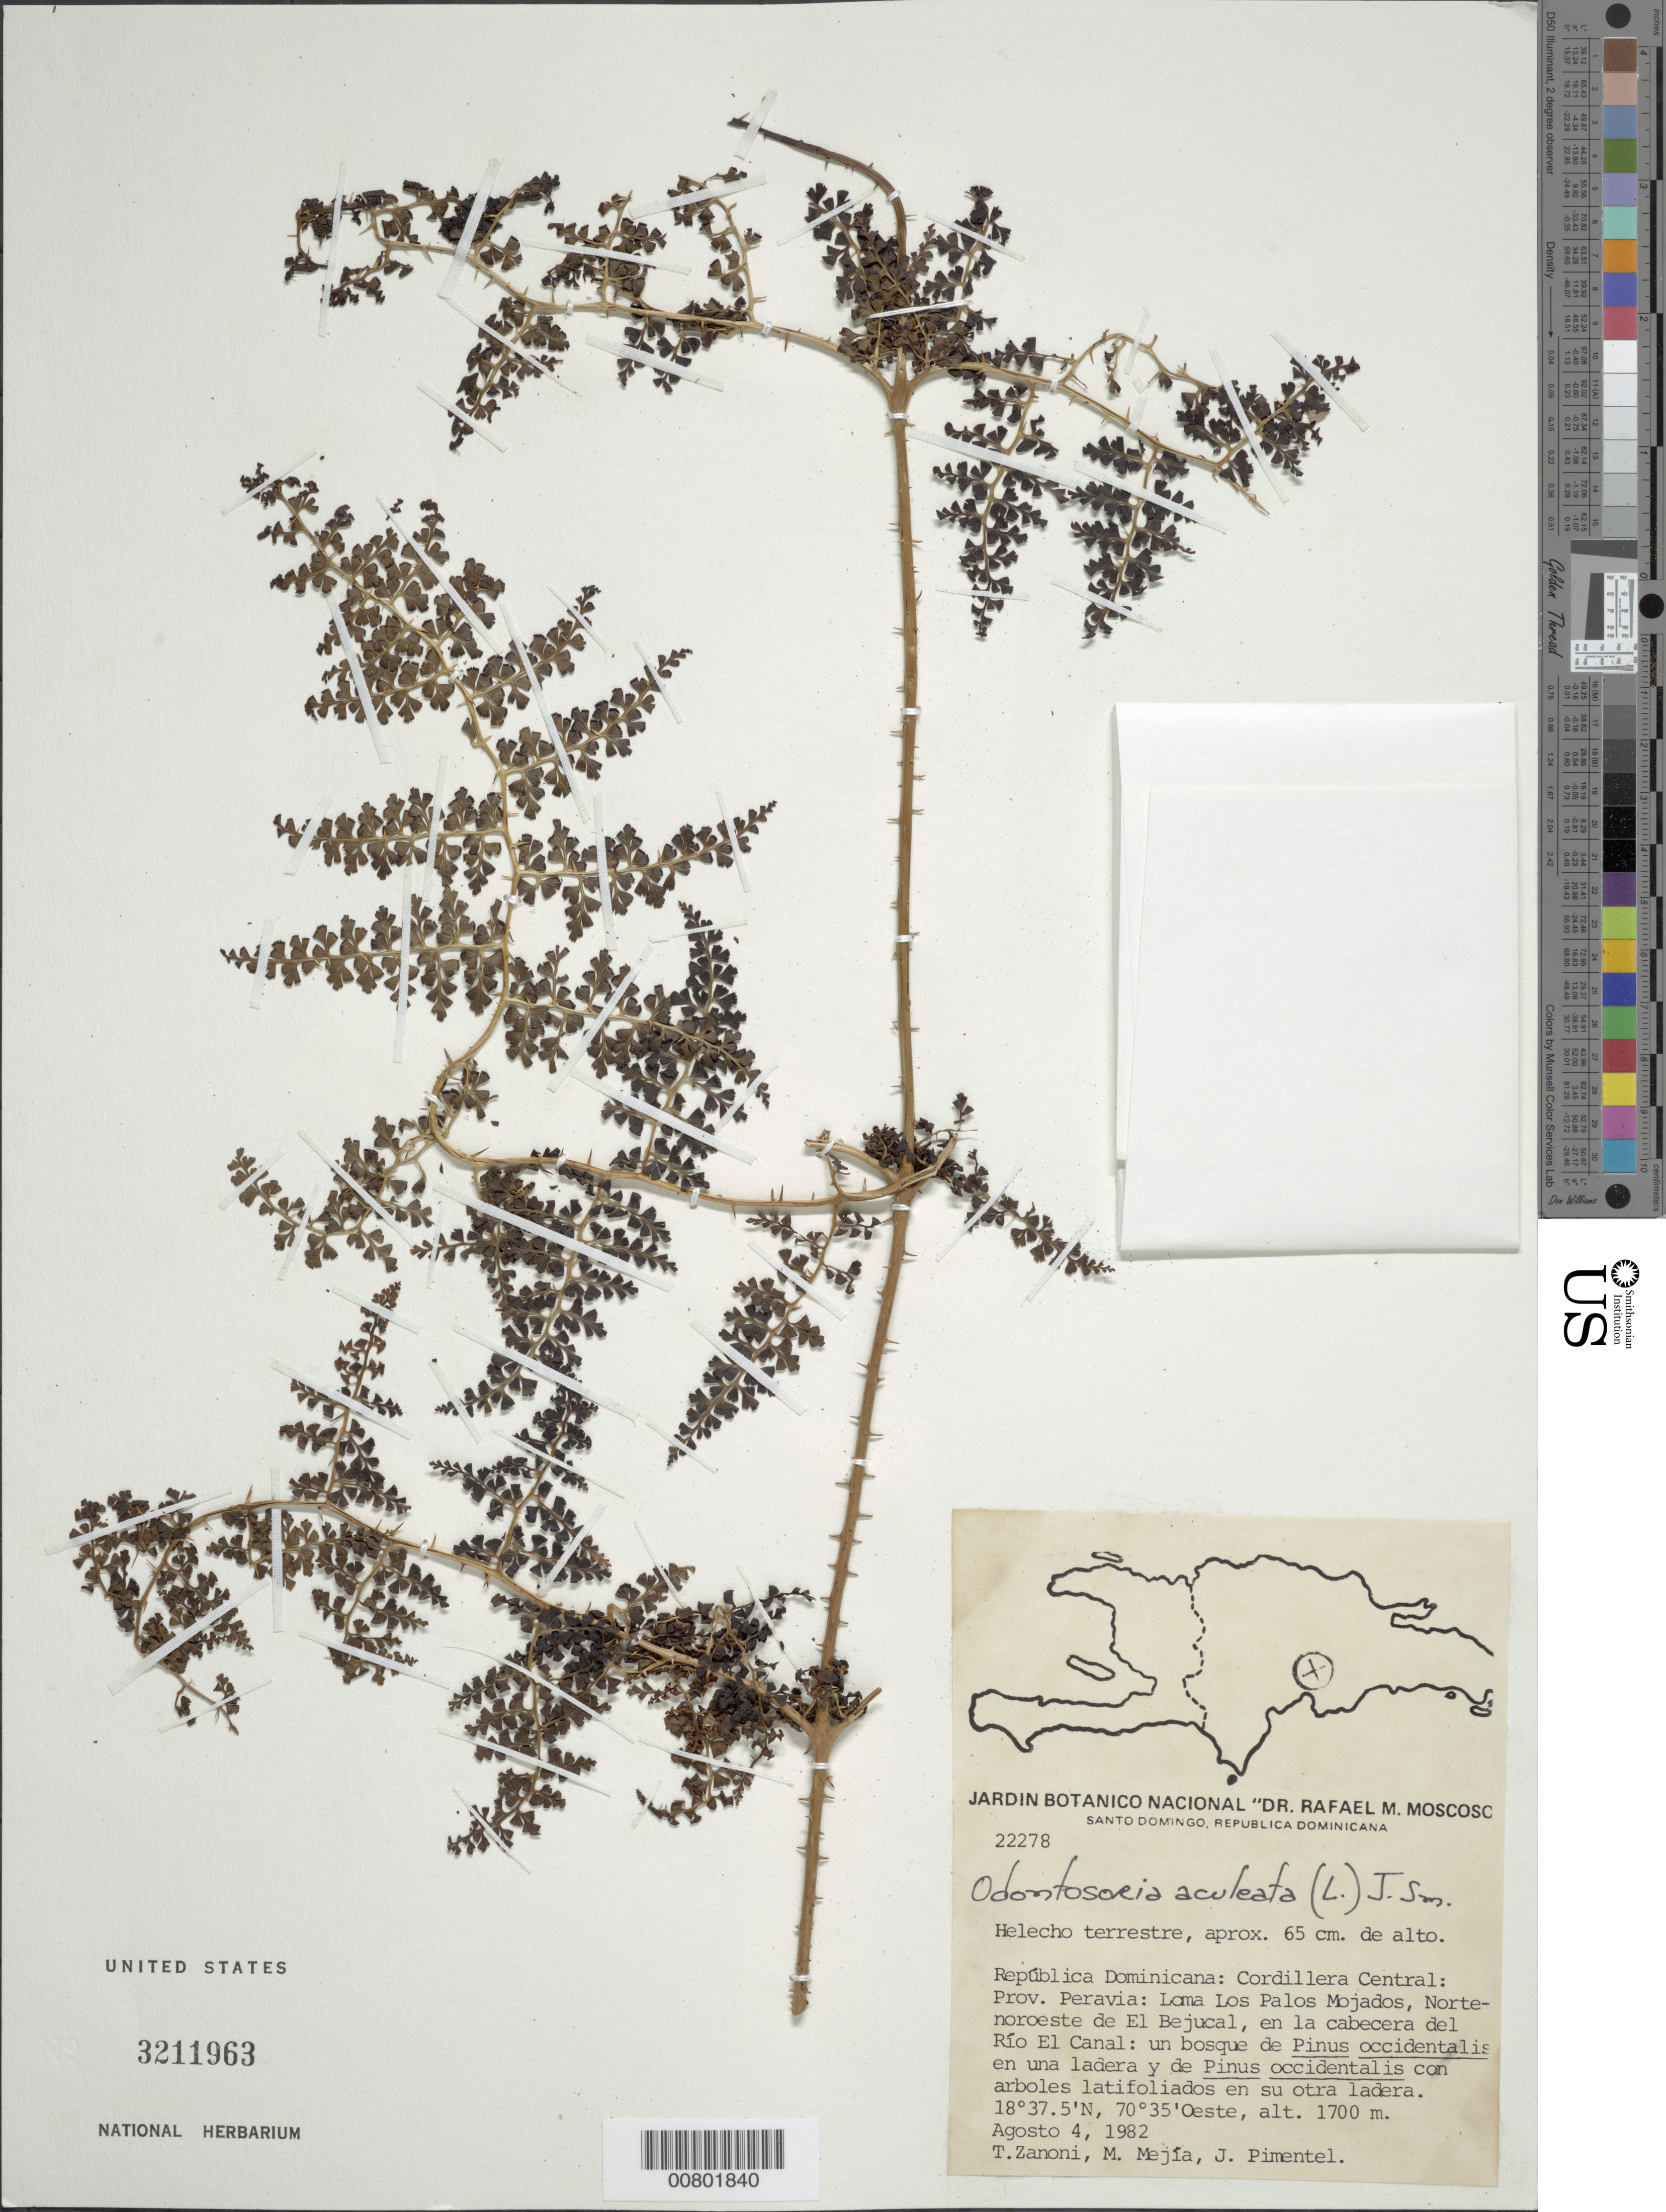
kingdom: Plantae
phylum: Tracheophyta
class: Polypodiopsida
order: Polypodiales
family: Lindsaeaceae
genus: Odontosoria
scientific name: Odontosoria aculeata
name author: (L.) J. Sm.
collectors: T. A. Zanoni, M. Mejia & J. Pimentel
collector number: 22278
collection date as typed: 04 Aug 1982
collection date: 1982-08-04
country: Dominican Republic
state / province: Peravia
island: Hispaniola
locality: Cordillera Central, Loma Los Palos Mojados, NNW de El Bejuical, Río El Canal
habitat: Bosque de Pinus occidentalis, en una ladera y de Pinus occidentalis con arboles latifoliados en su otra ladera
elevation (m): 1700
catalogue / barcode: US 3211963